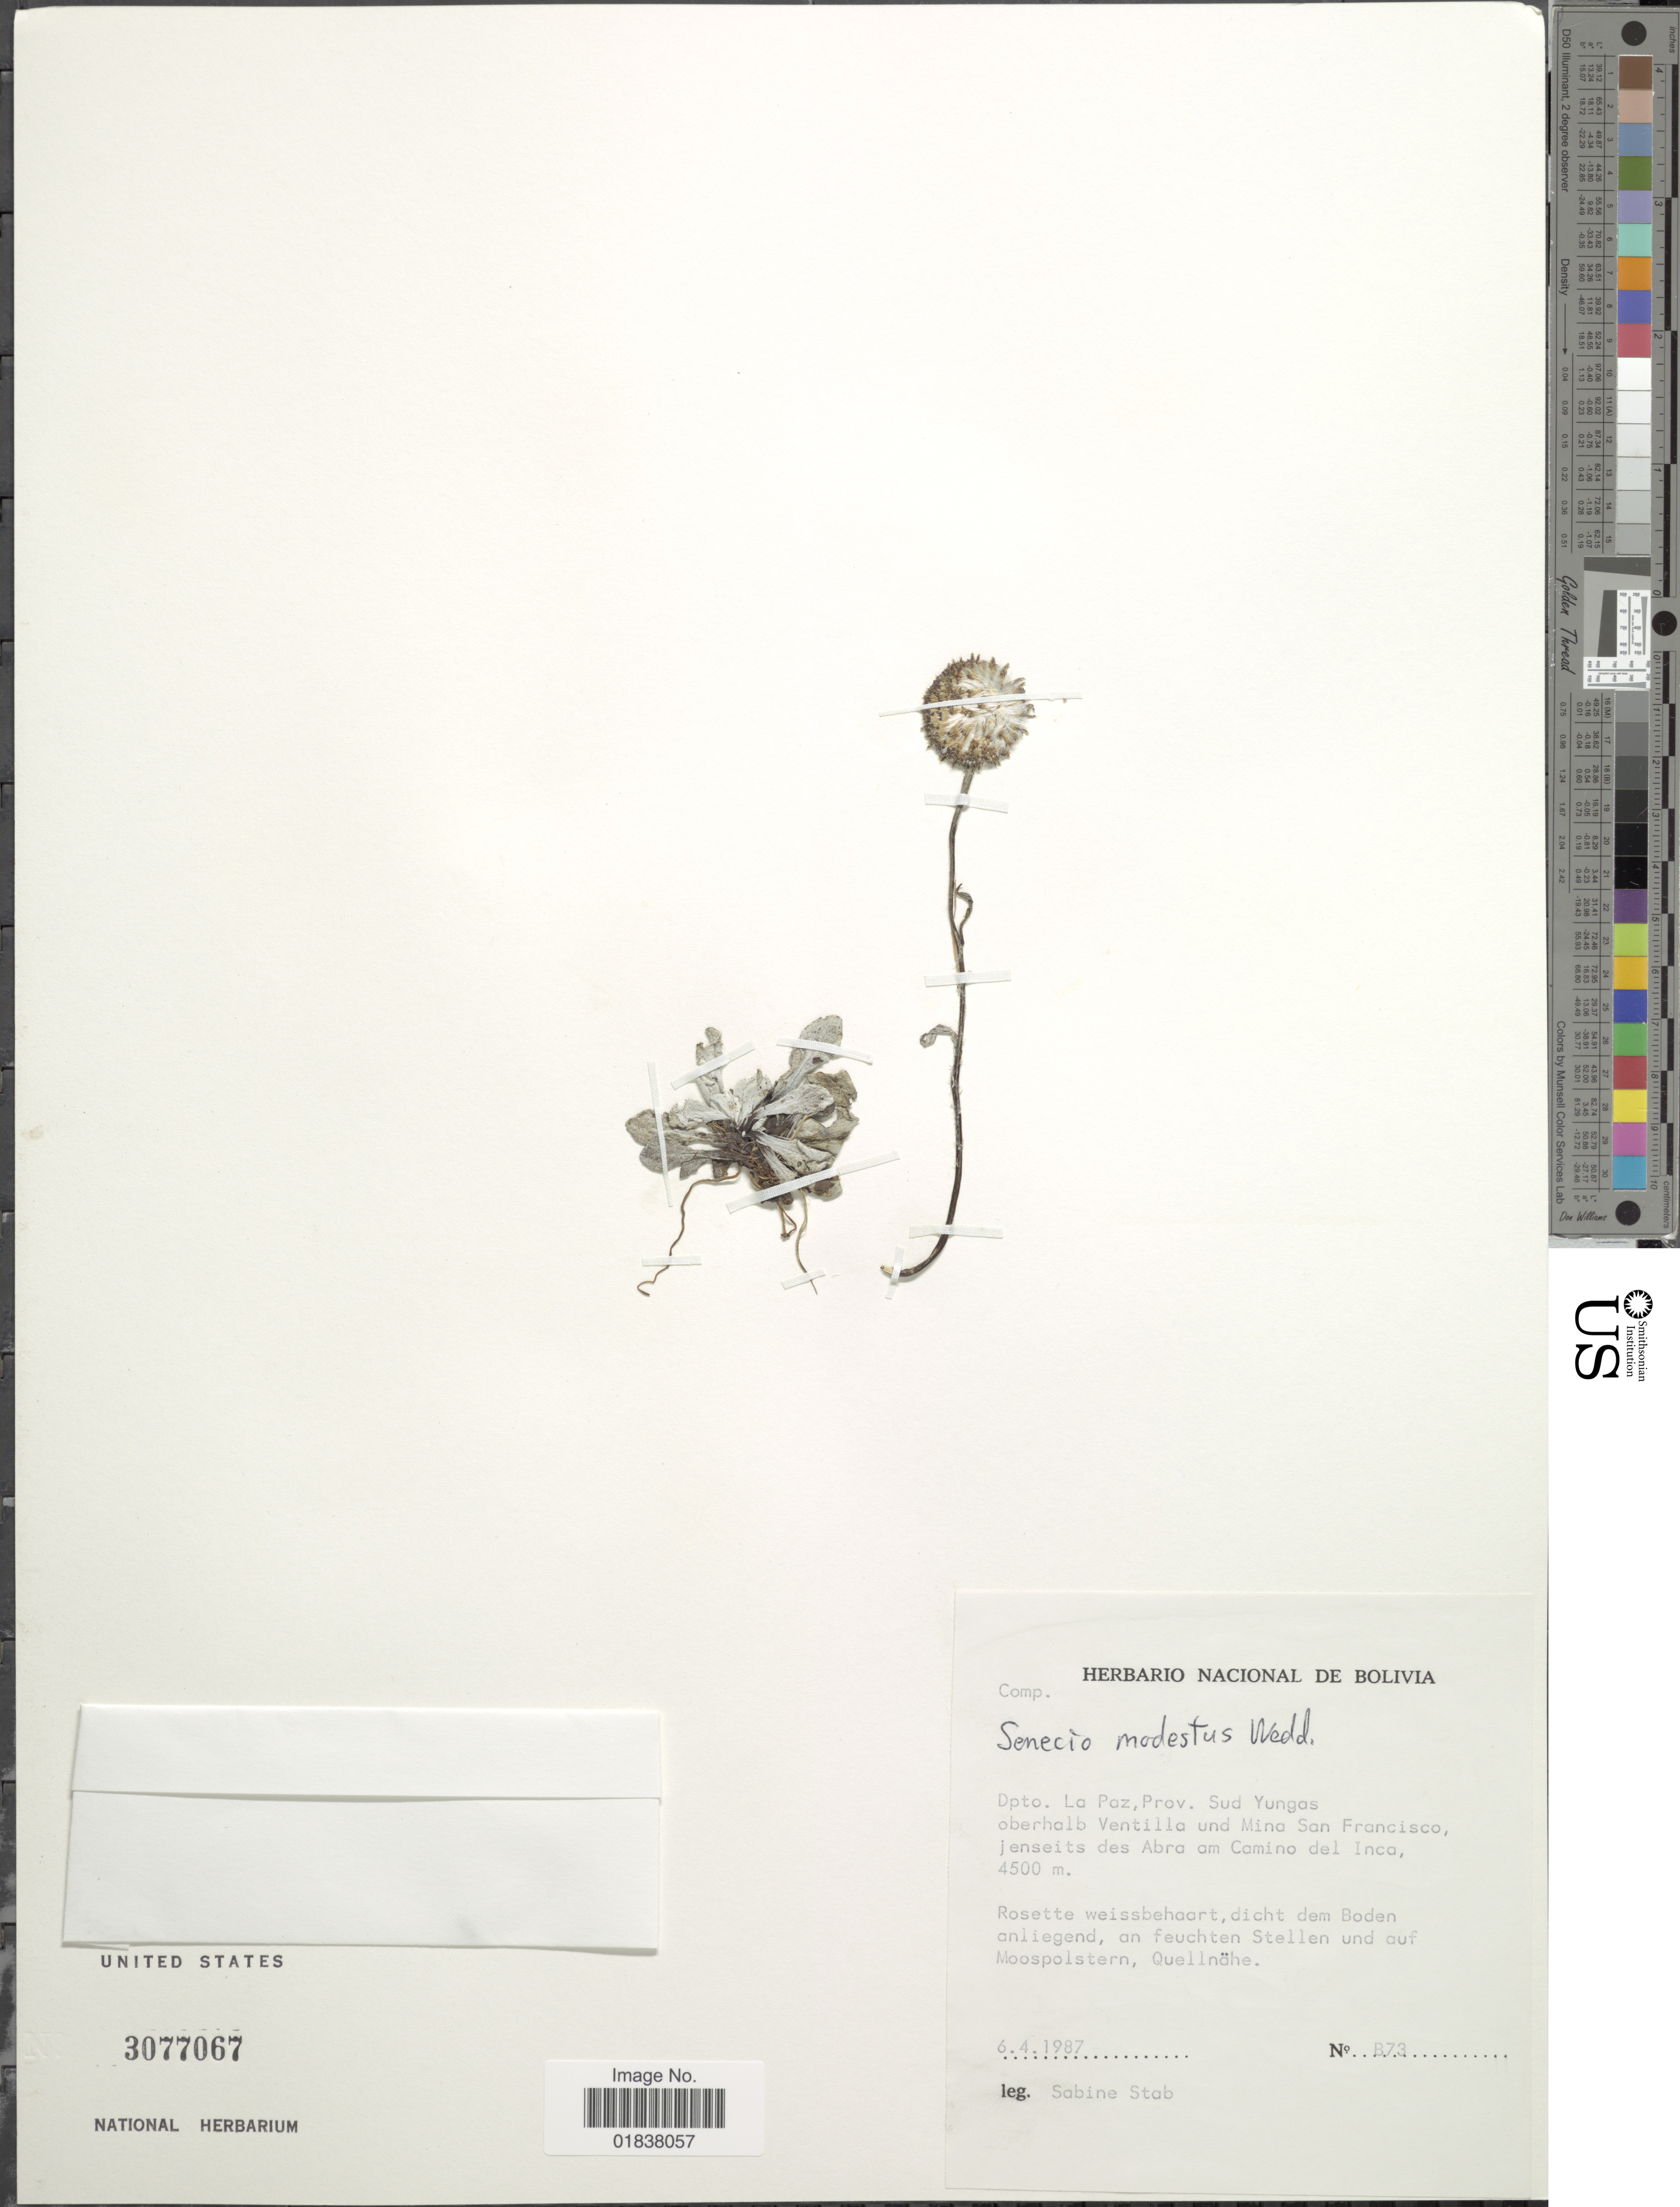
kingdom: Plantae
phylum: Tracheophyta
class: Magnoliopsida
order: Asterales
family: Asteraceae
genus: Senecio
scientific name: Senecio candollei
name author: Wedd.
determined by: Salomon, Luciana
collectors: S. Stab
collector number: B73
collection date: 1987-04-06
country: Bolivia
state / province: La Paz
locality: Prov. Sud Yungas oberhalb Ventilla und Mina San Francisco, jenseits des Abra am Camino del Inca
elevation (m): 4500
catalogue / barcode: US 3077067